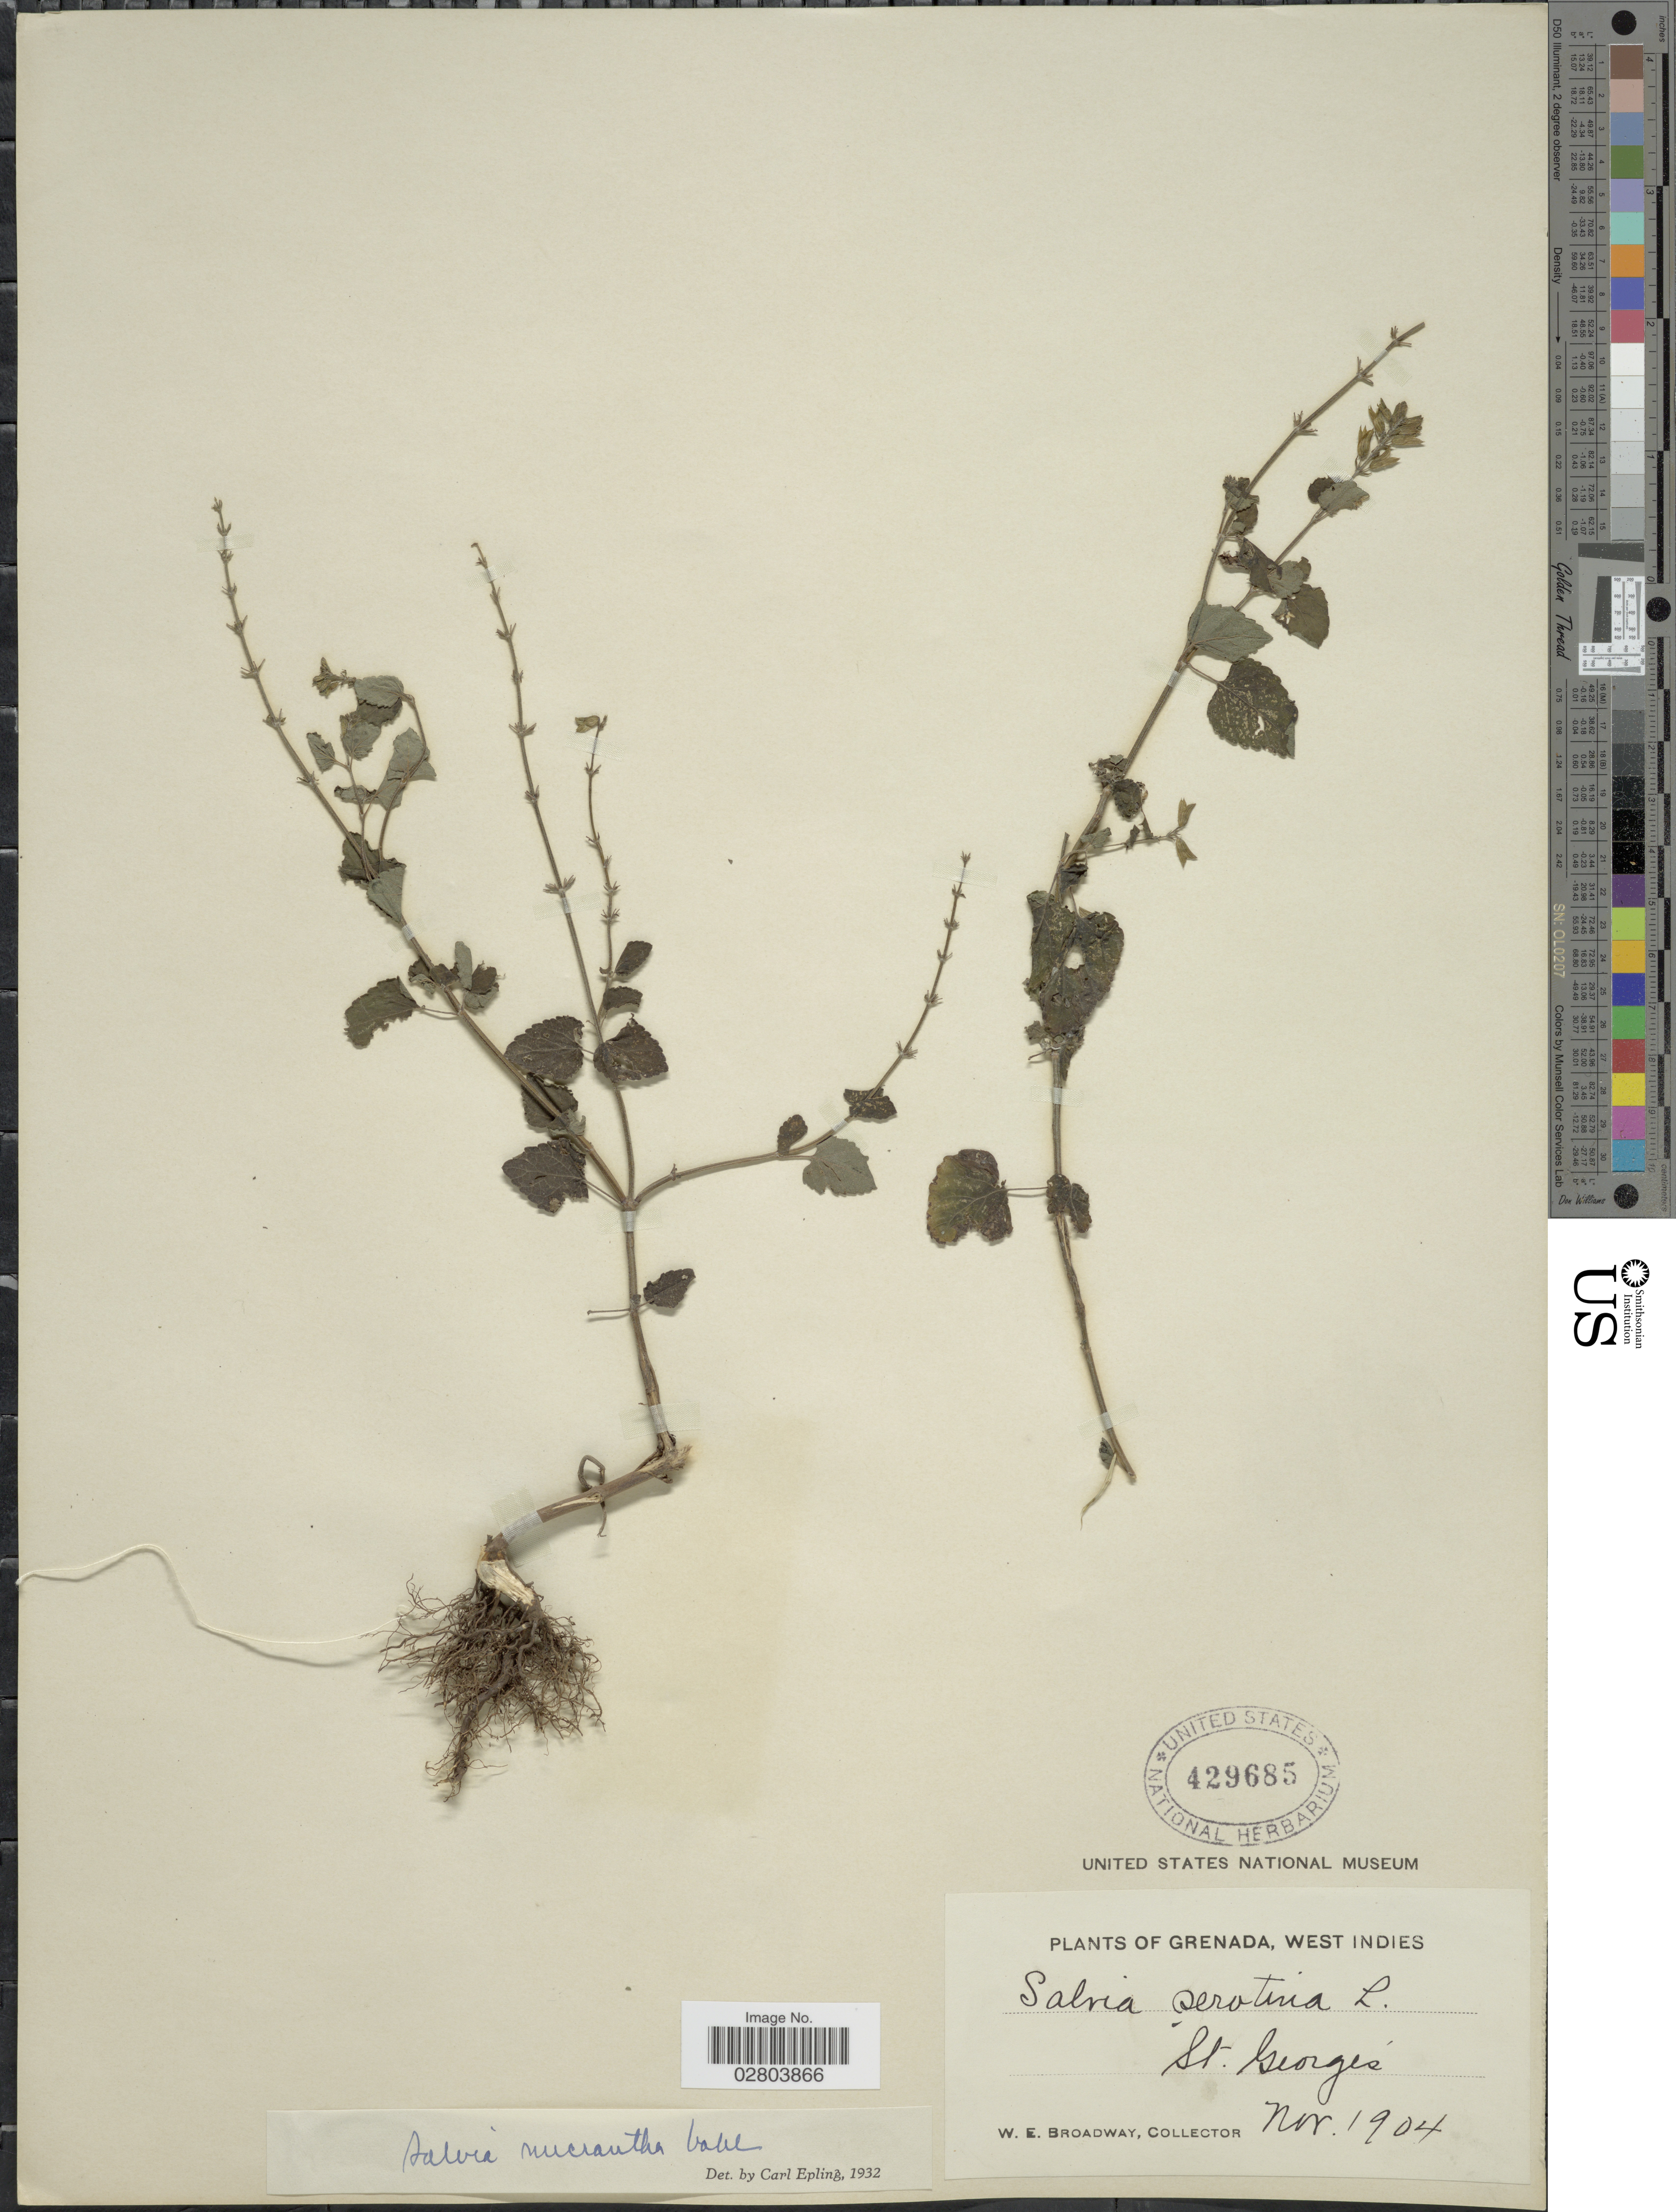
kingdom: Plantae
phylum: Tracheophyta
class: Magnoliopsida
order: Lamiales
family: Lamiaceae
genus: Salvia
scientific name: Salvia micrantha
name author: Vahl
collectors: W. E. Broadway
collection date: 1904-11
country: Grenada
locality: West Indies. St. Georges.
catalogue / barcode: US 429685